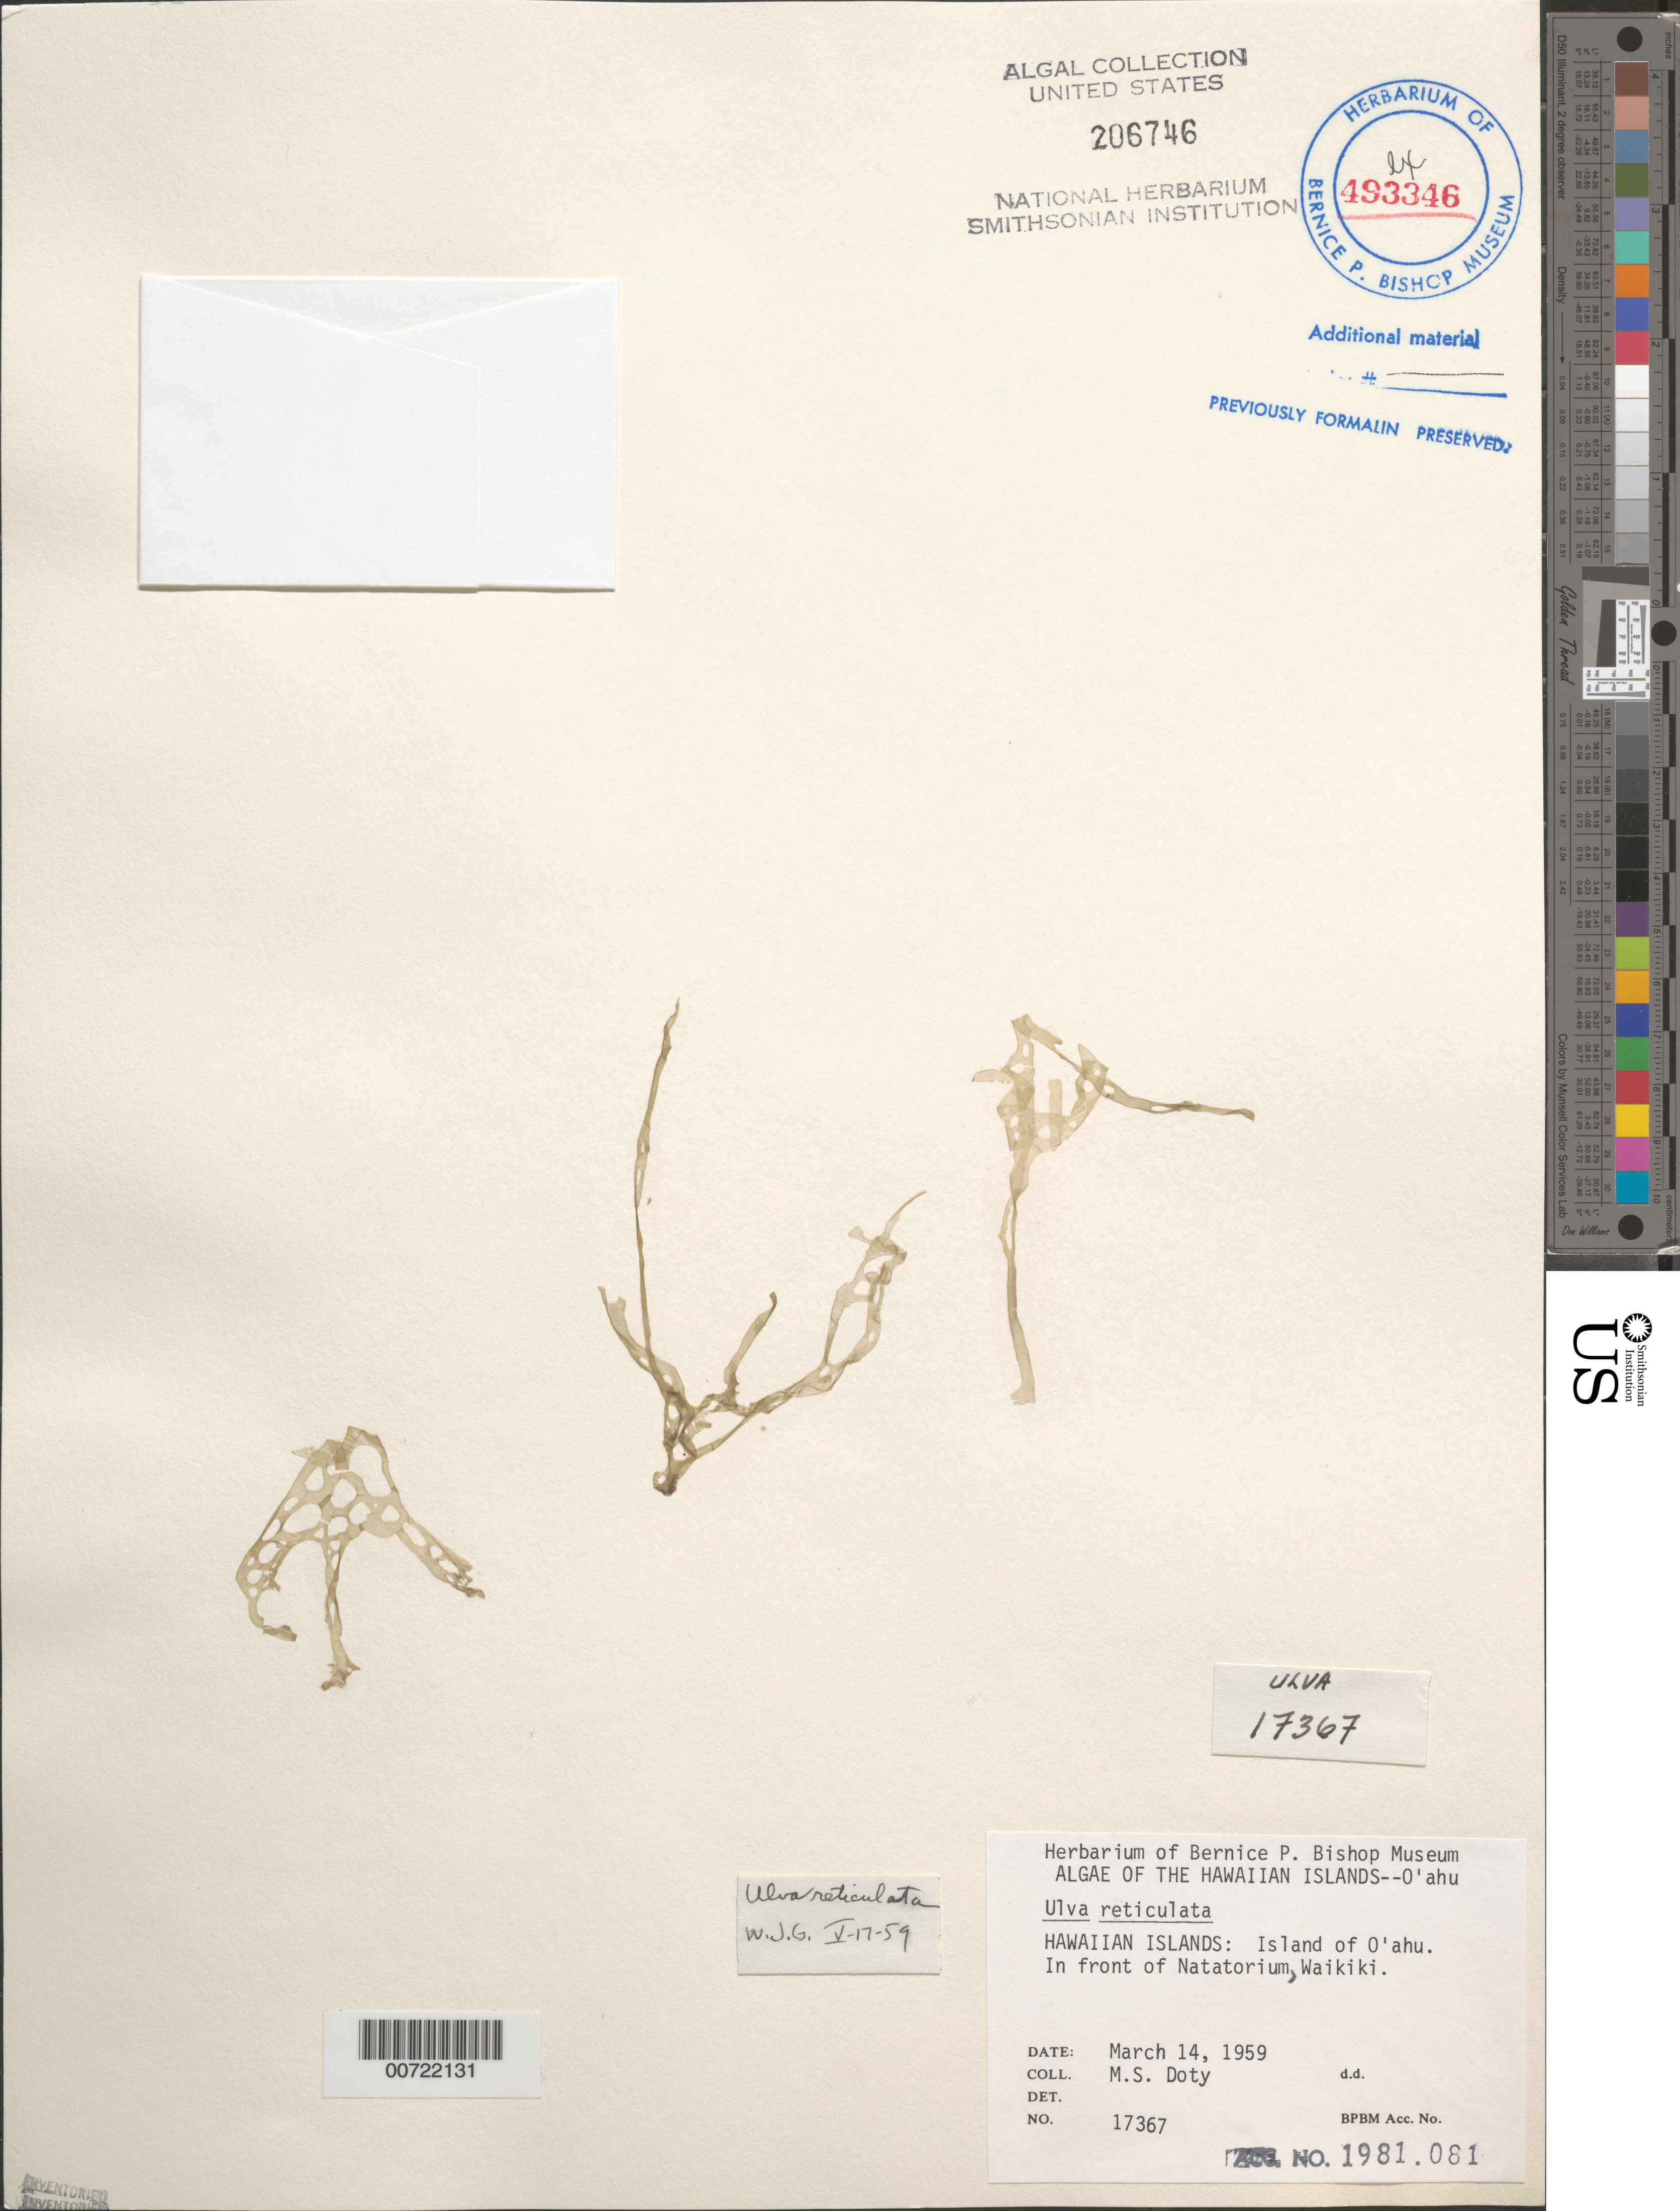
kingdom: Plantae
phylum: Chlorophyta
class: Ulvophyceae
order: Ulvales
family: Ulvaceae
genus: Ulva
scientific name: Ulva reticulata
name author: Forssk.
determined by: Gilbert, W. J.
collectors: M. S. Doty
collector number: MSD 17367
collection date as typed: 14 Mar 1959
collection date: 1959-03-14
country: United States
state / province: Hawaii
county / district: Honolulu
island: Oahu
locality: Waikiki, in front of Natatorium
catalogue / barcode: US 206746